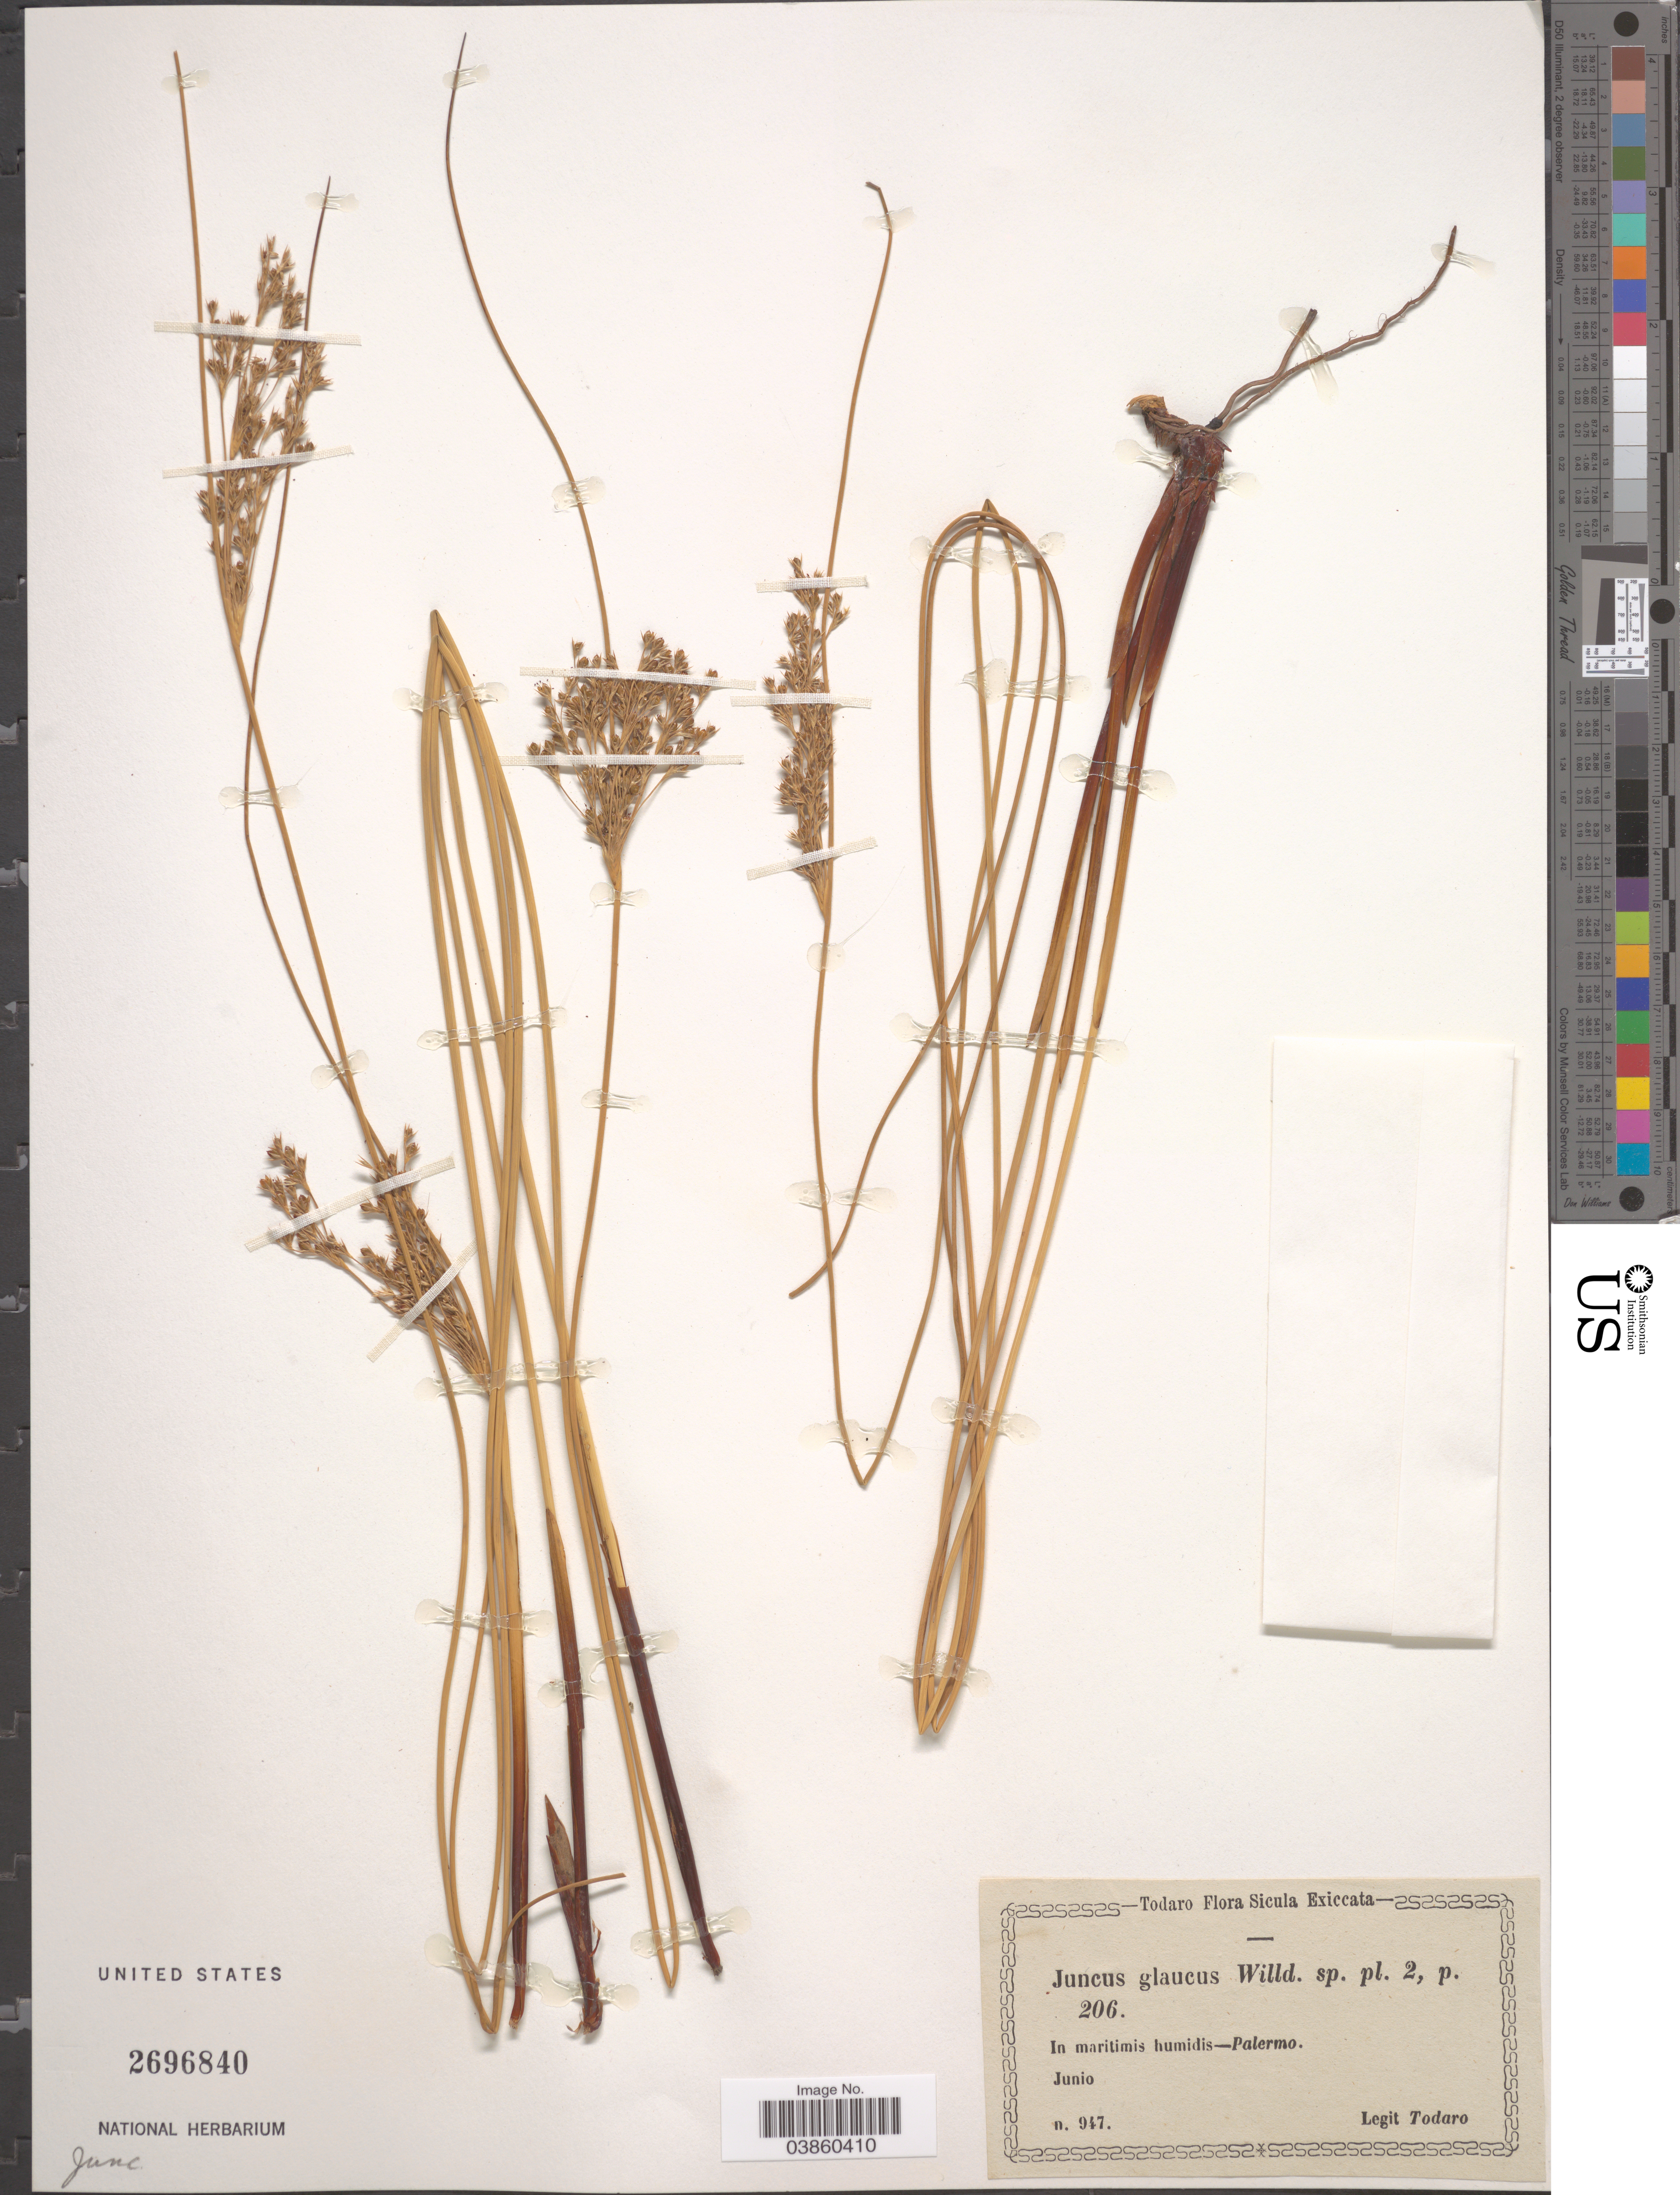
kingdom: Plantae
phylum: Tracheophyta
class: Liliopsida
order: Poales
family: Juncaceae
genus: Juncus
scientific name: Juncus glaucus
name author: Ehrh.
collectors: Todaro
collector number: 947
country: Italy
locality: In maritimis humidis - Palermo.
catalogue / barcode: US 2696840